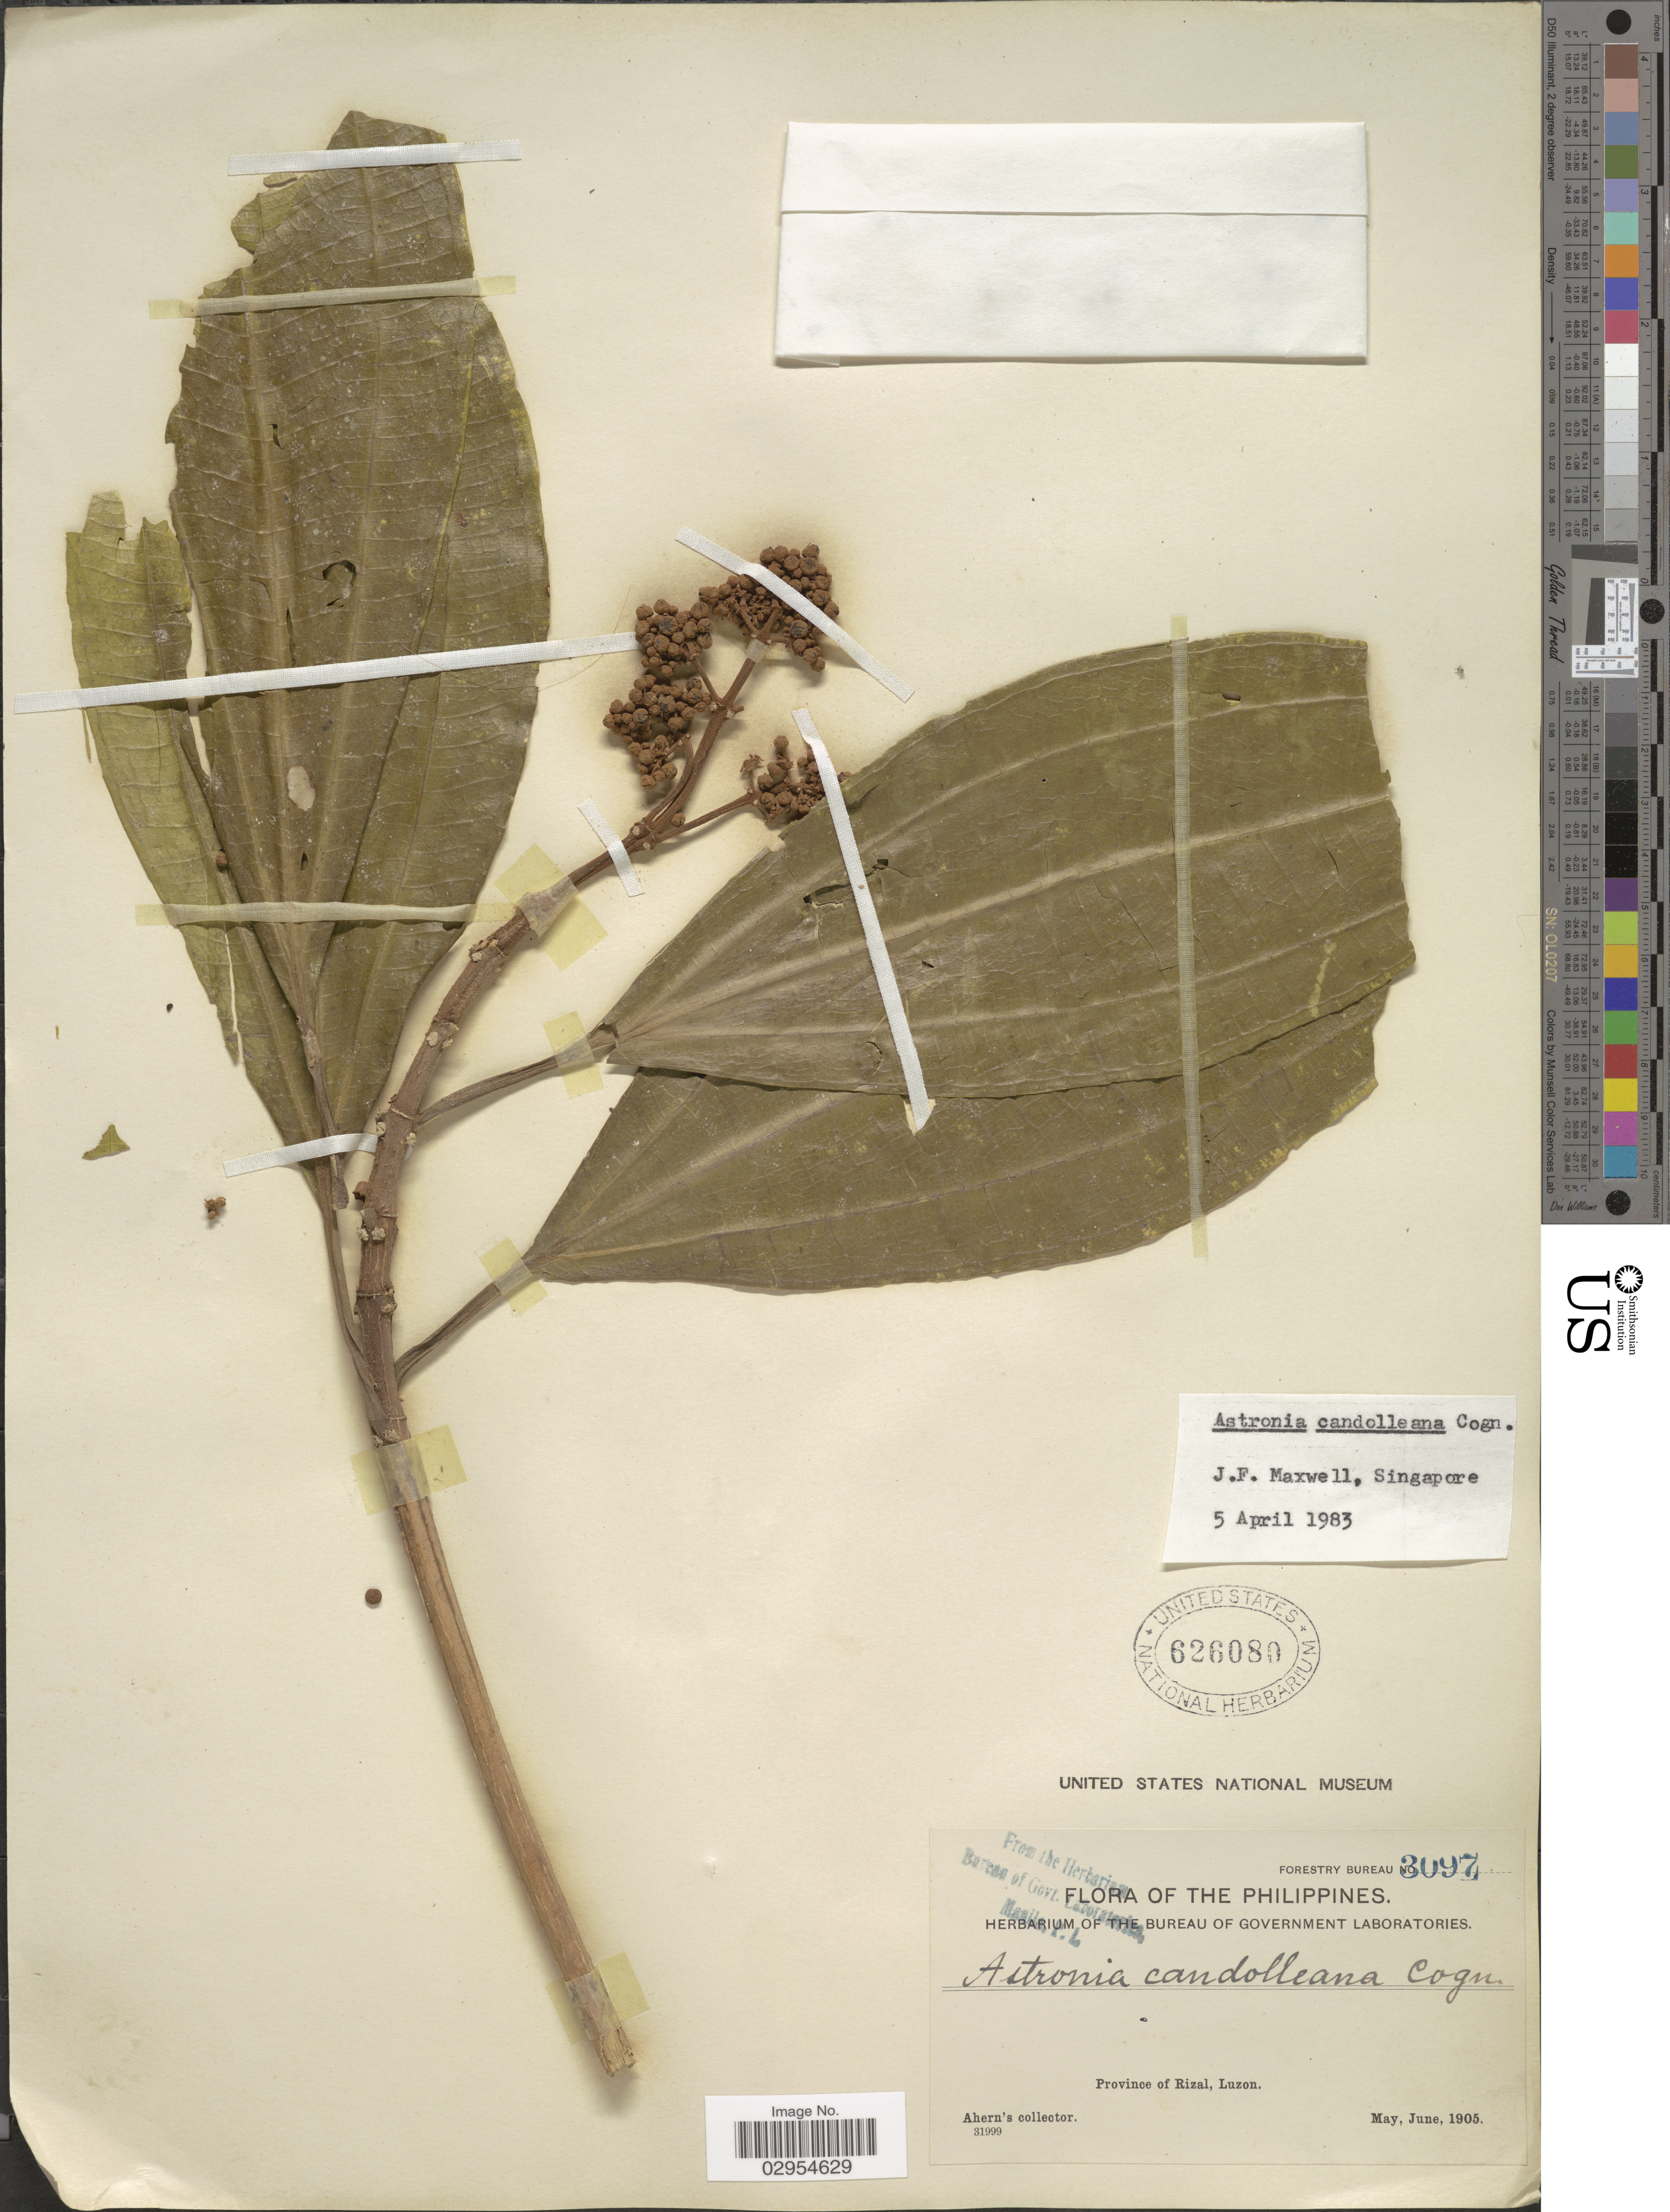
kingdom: Plantae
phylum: Tracheophyta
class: Magnoliopsida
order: Myrtales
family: Melastomataceae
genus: Astronia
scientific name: Astronia candolleana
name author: Cogn.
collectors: Ahern's collector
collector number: Forestry Bureau 3097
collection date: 1905-05/1905-06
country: Philippines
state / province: Calabarzon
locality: Province of Rizal, Luzon.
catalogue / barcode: US 626080